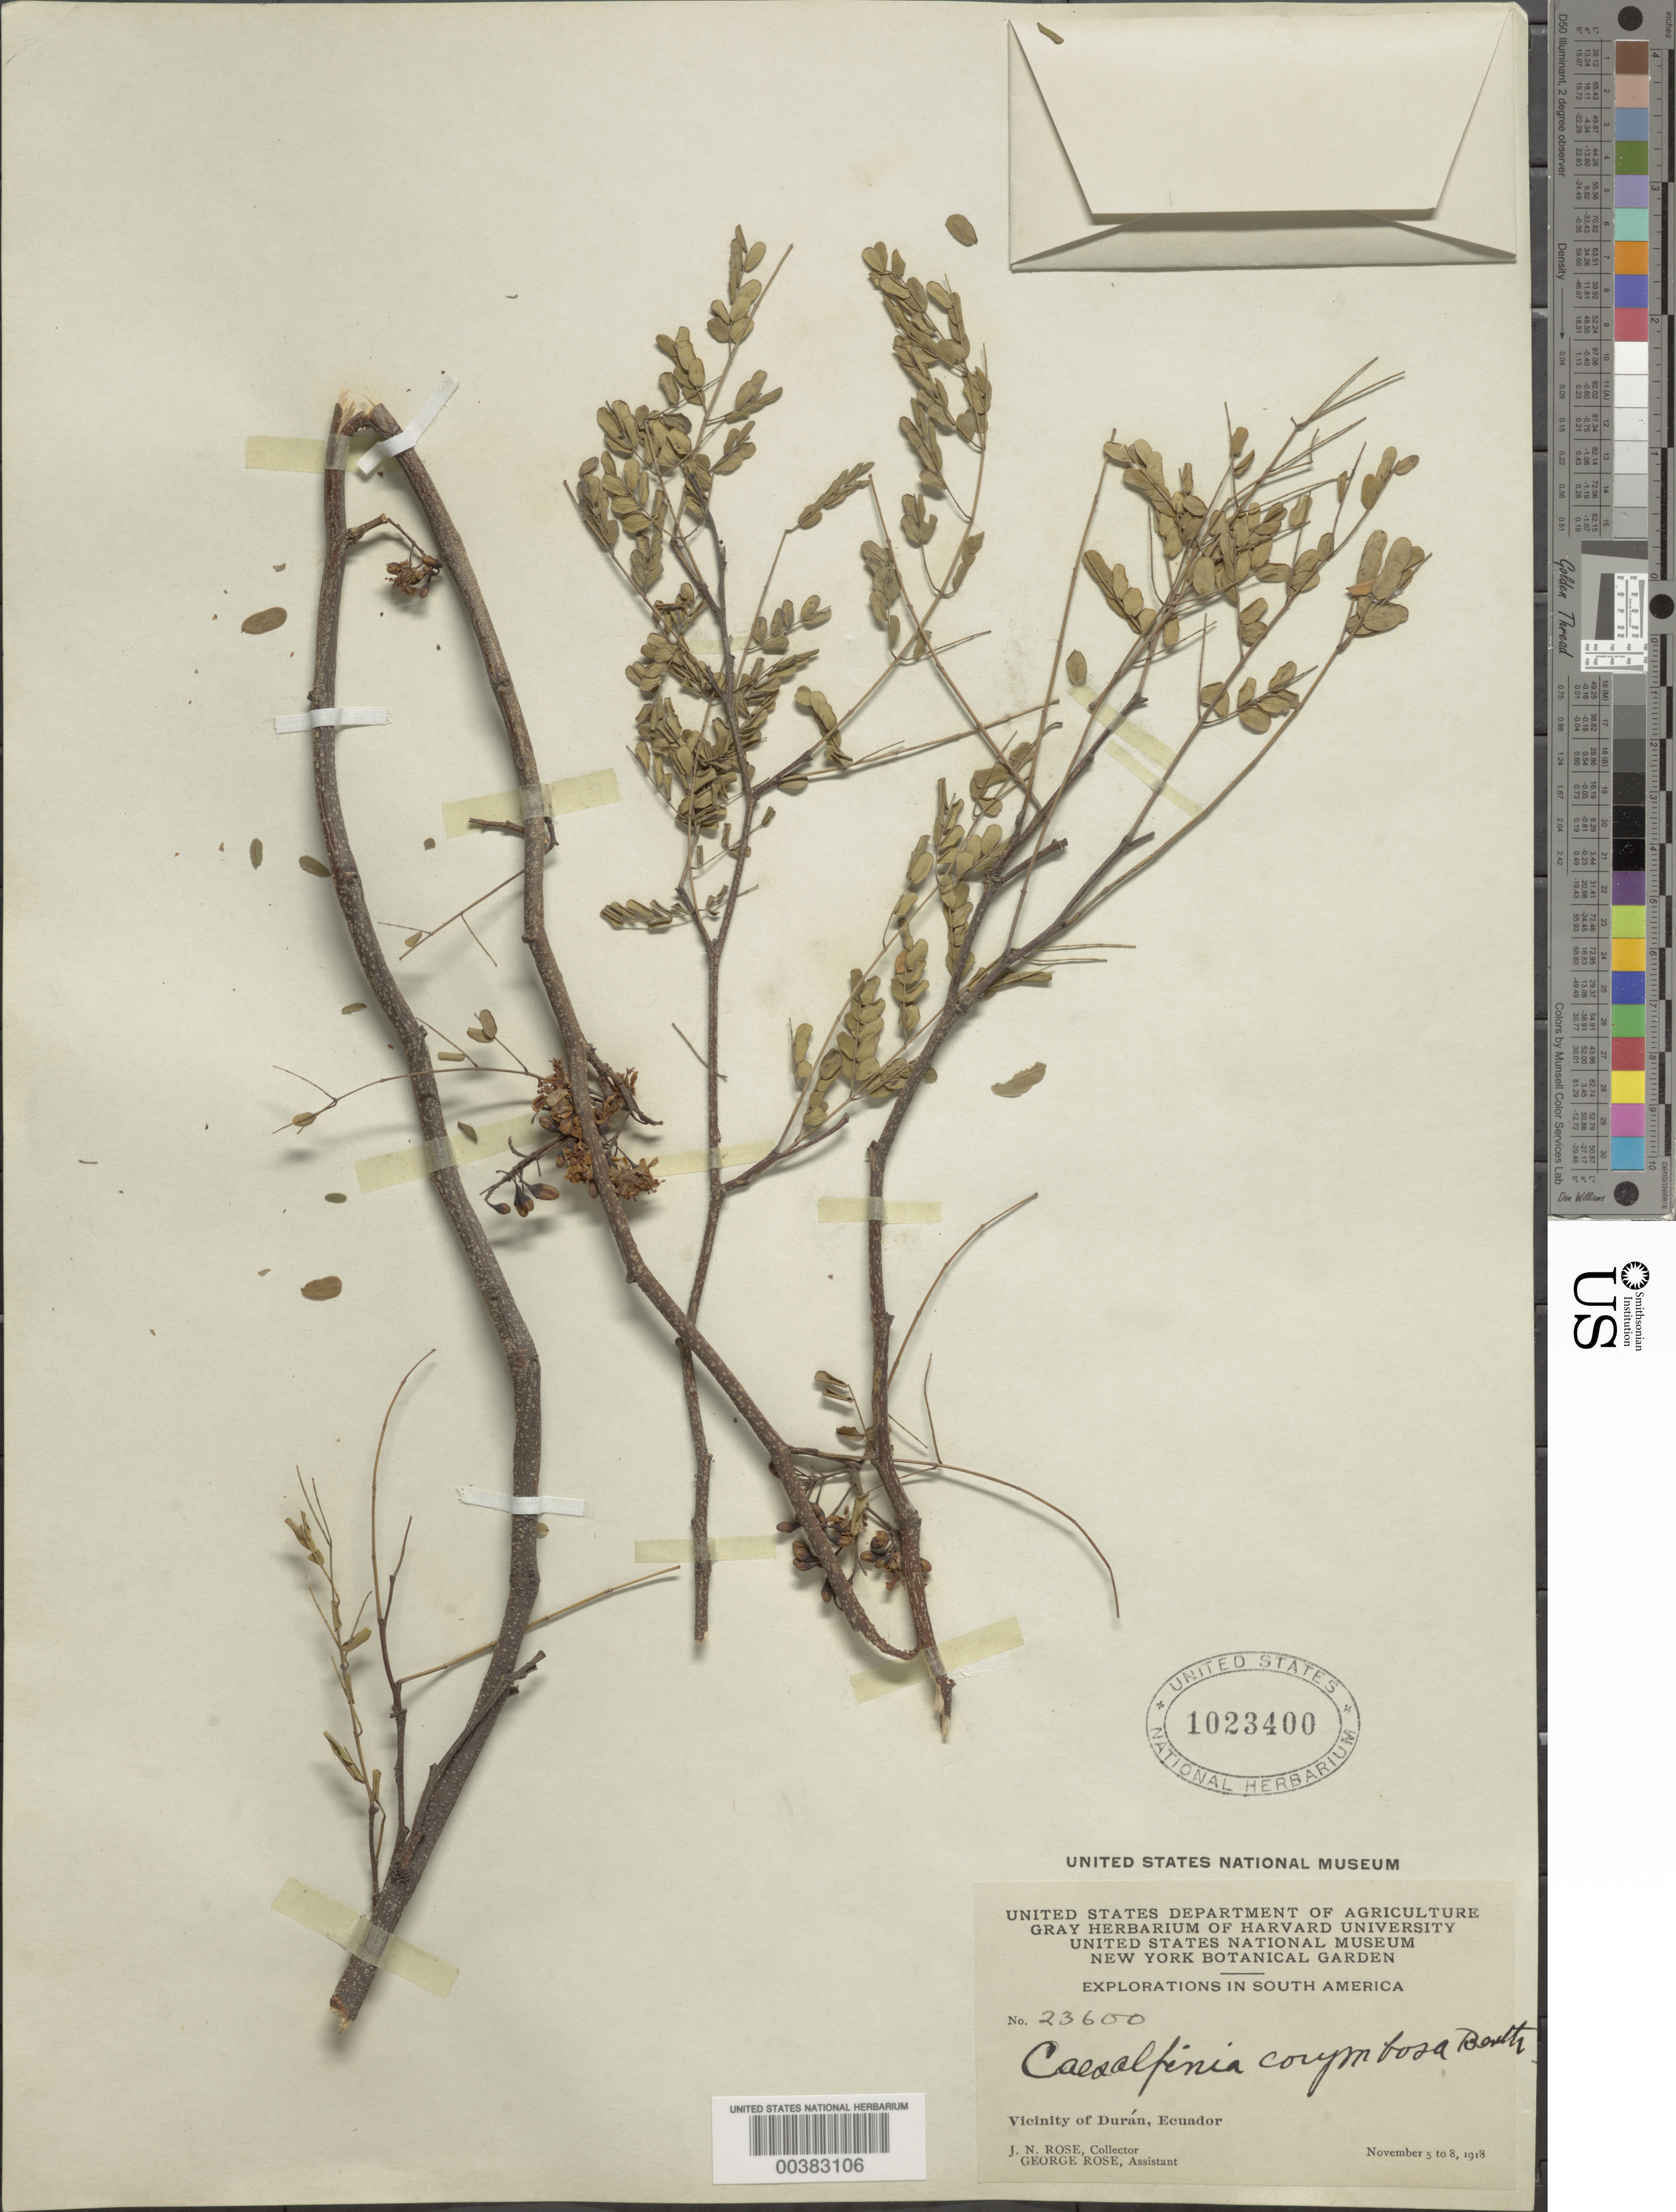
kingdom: Plantae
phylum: Tracheophyta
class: Magnoliopsida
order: Fabales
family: Fabaceae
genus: Libidibia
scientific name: Libidibia glabrata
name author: (Kunth) C. Cast. & G.P. Lewis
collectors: J. N. Rose & G. Rose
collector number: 23600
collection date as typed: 05 Nov 1918 to 08 Nov 1918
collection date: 1918-11-05/1918-11-08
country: Ecuador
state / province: Guayas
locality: Alfaro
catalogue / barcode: US 1023400